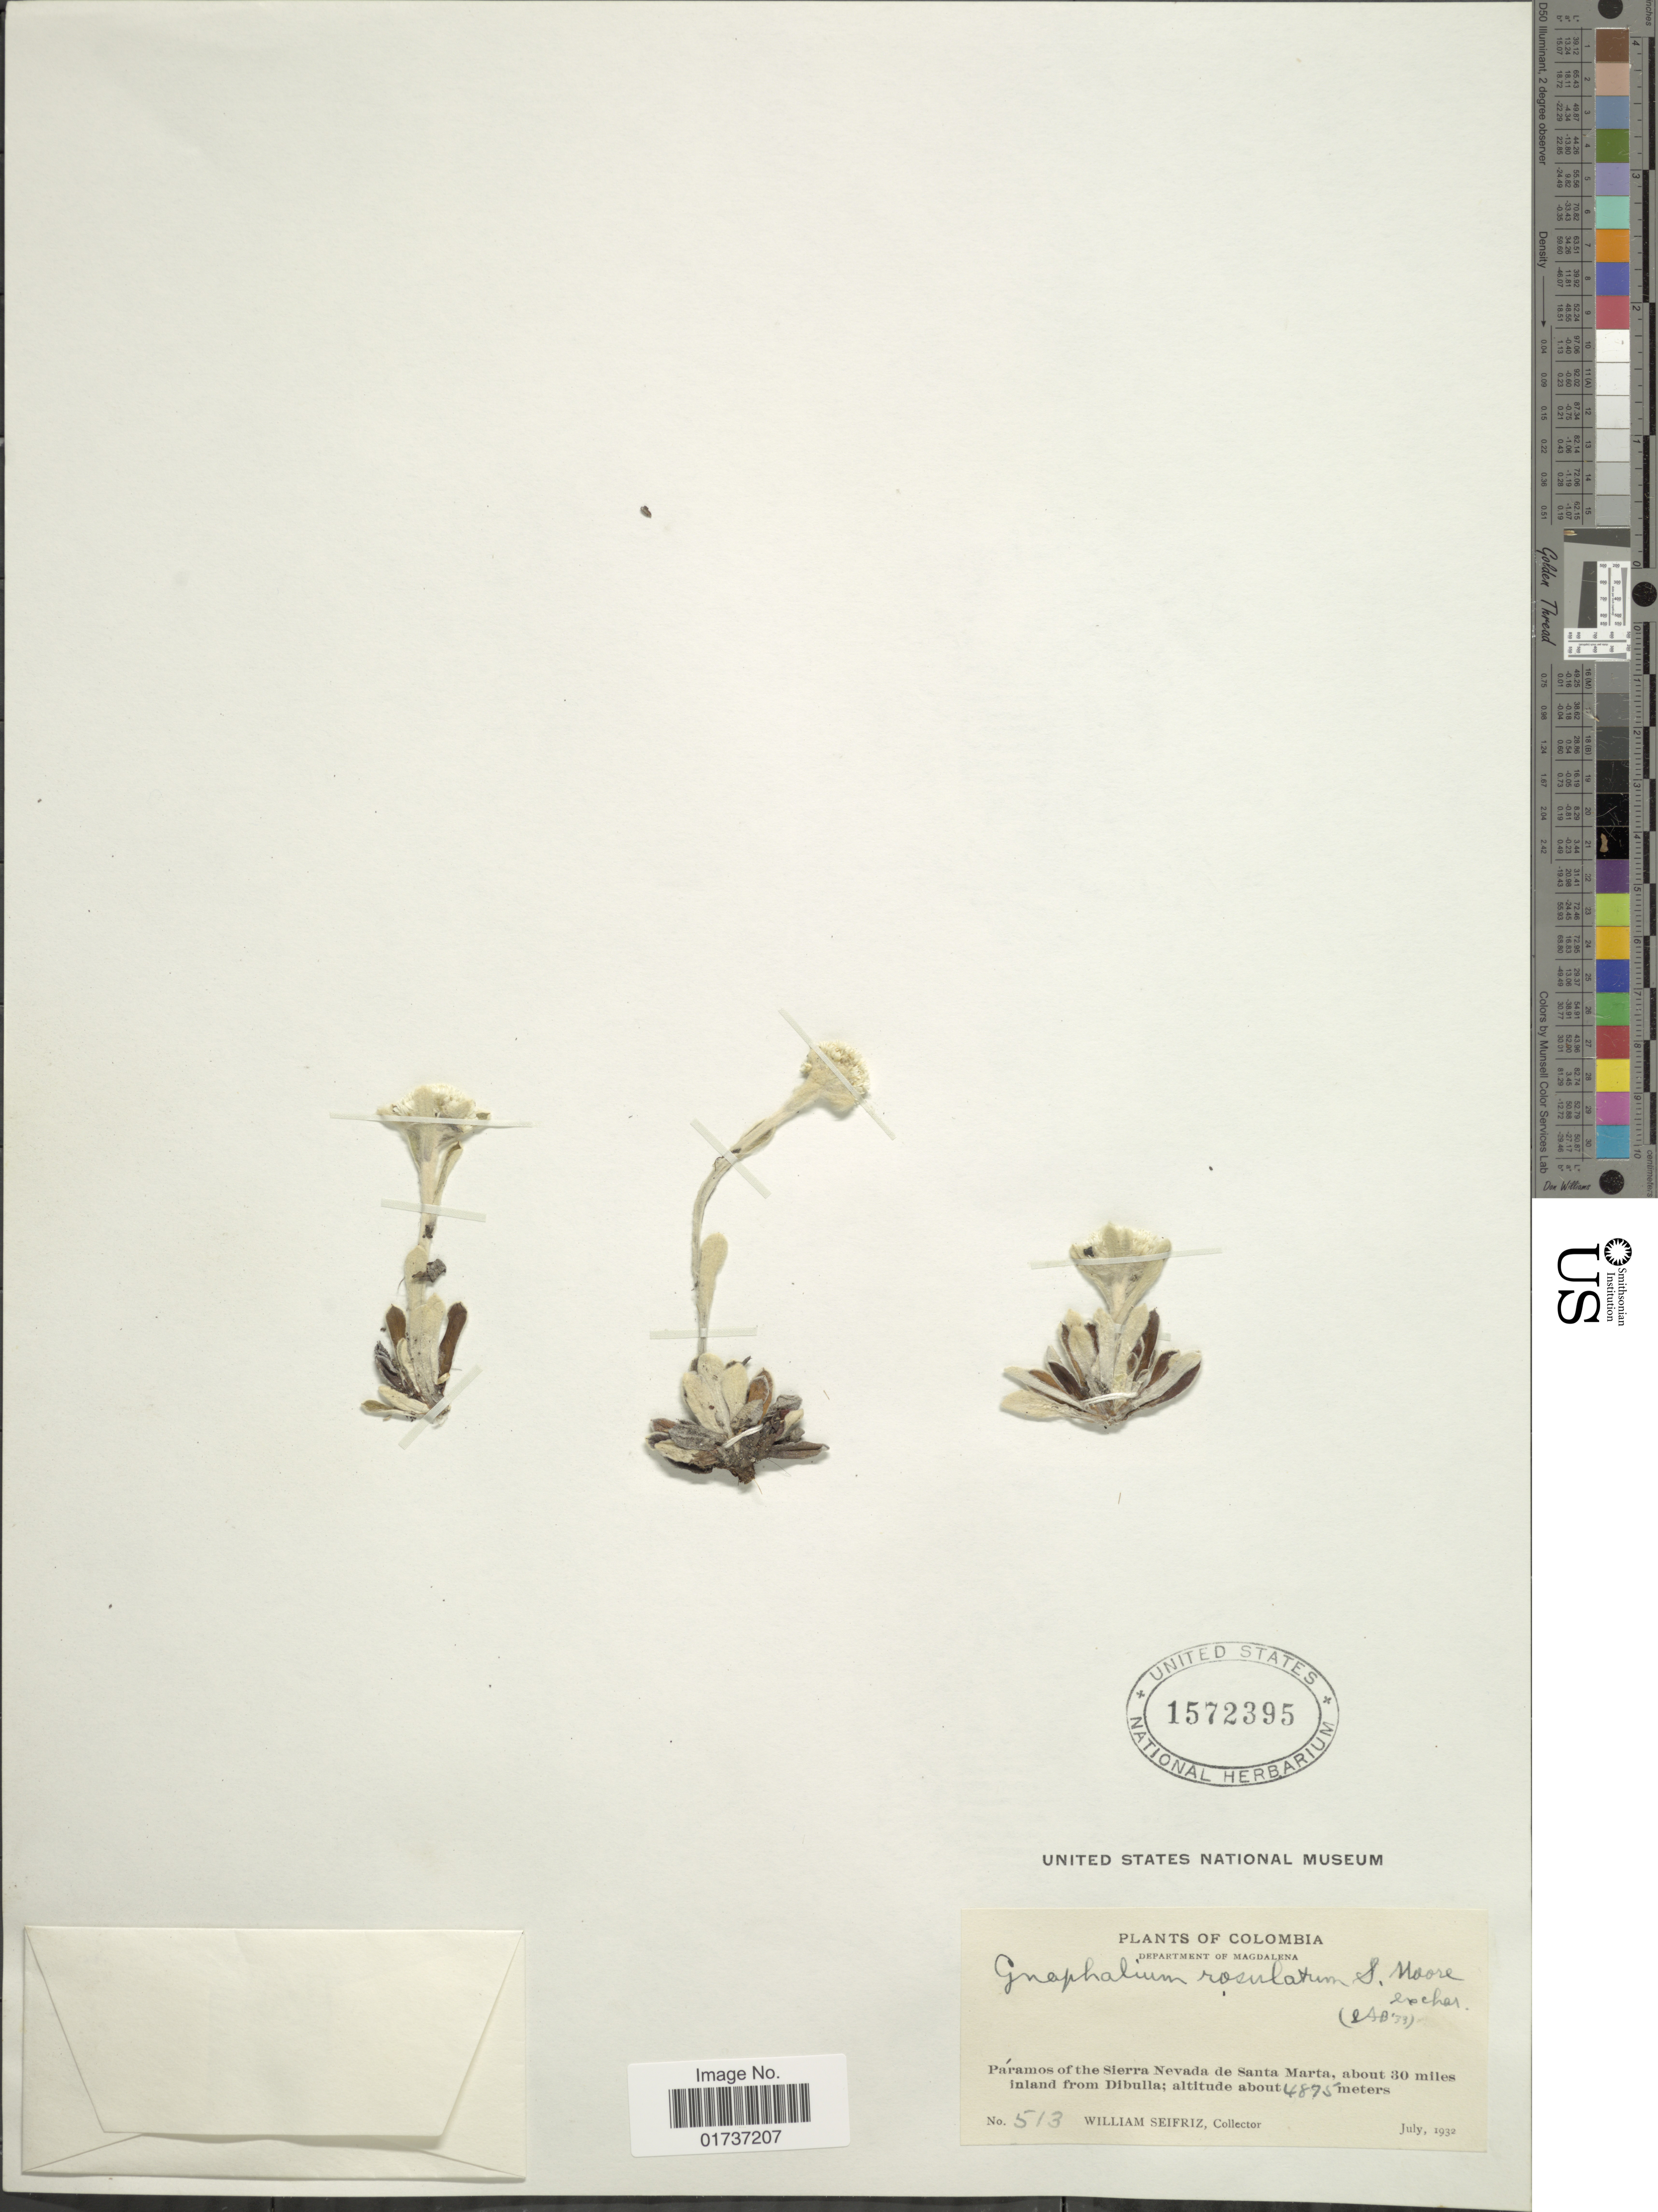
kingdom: Plantae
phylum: Tracheophyta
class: Magnoliopsida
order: Asterales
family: Asteraceae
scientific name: Orognaphalon rosulatum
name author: (D.M. Moore) G.L. Nesom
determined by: Nesom, Guy L.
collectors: W. Seifriz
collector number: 513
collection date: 1932-07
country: Colombia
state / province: Magdalena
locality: Department of Magdalena, Páramos of the Sierra Nevada de Santa Marta, about 30 miles inland from Dibulla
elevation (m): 4875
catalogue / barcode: US 1572395